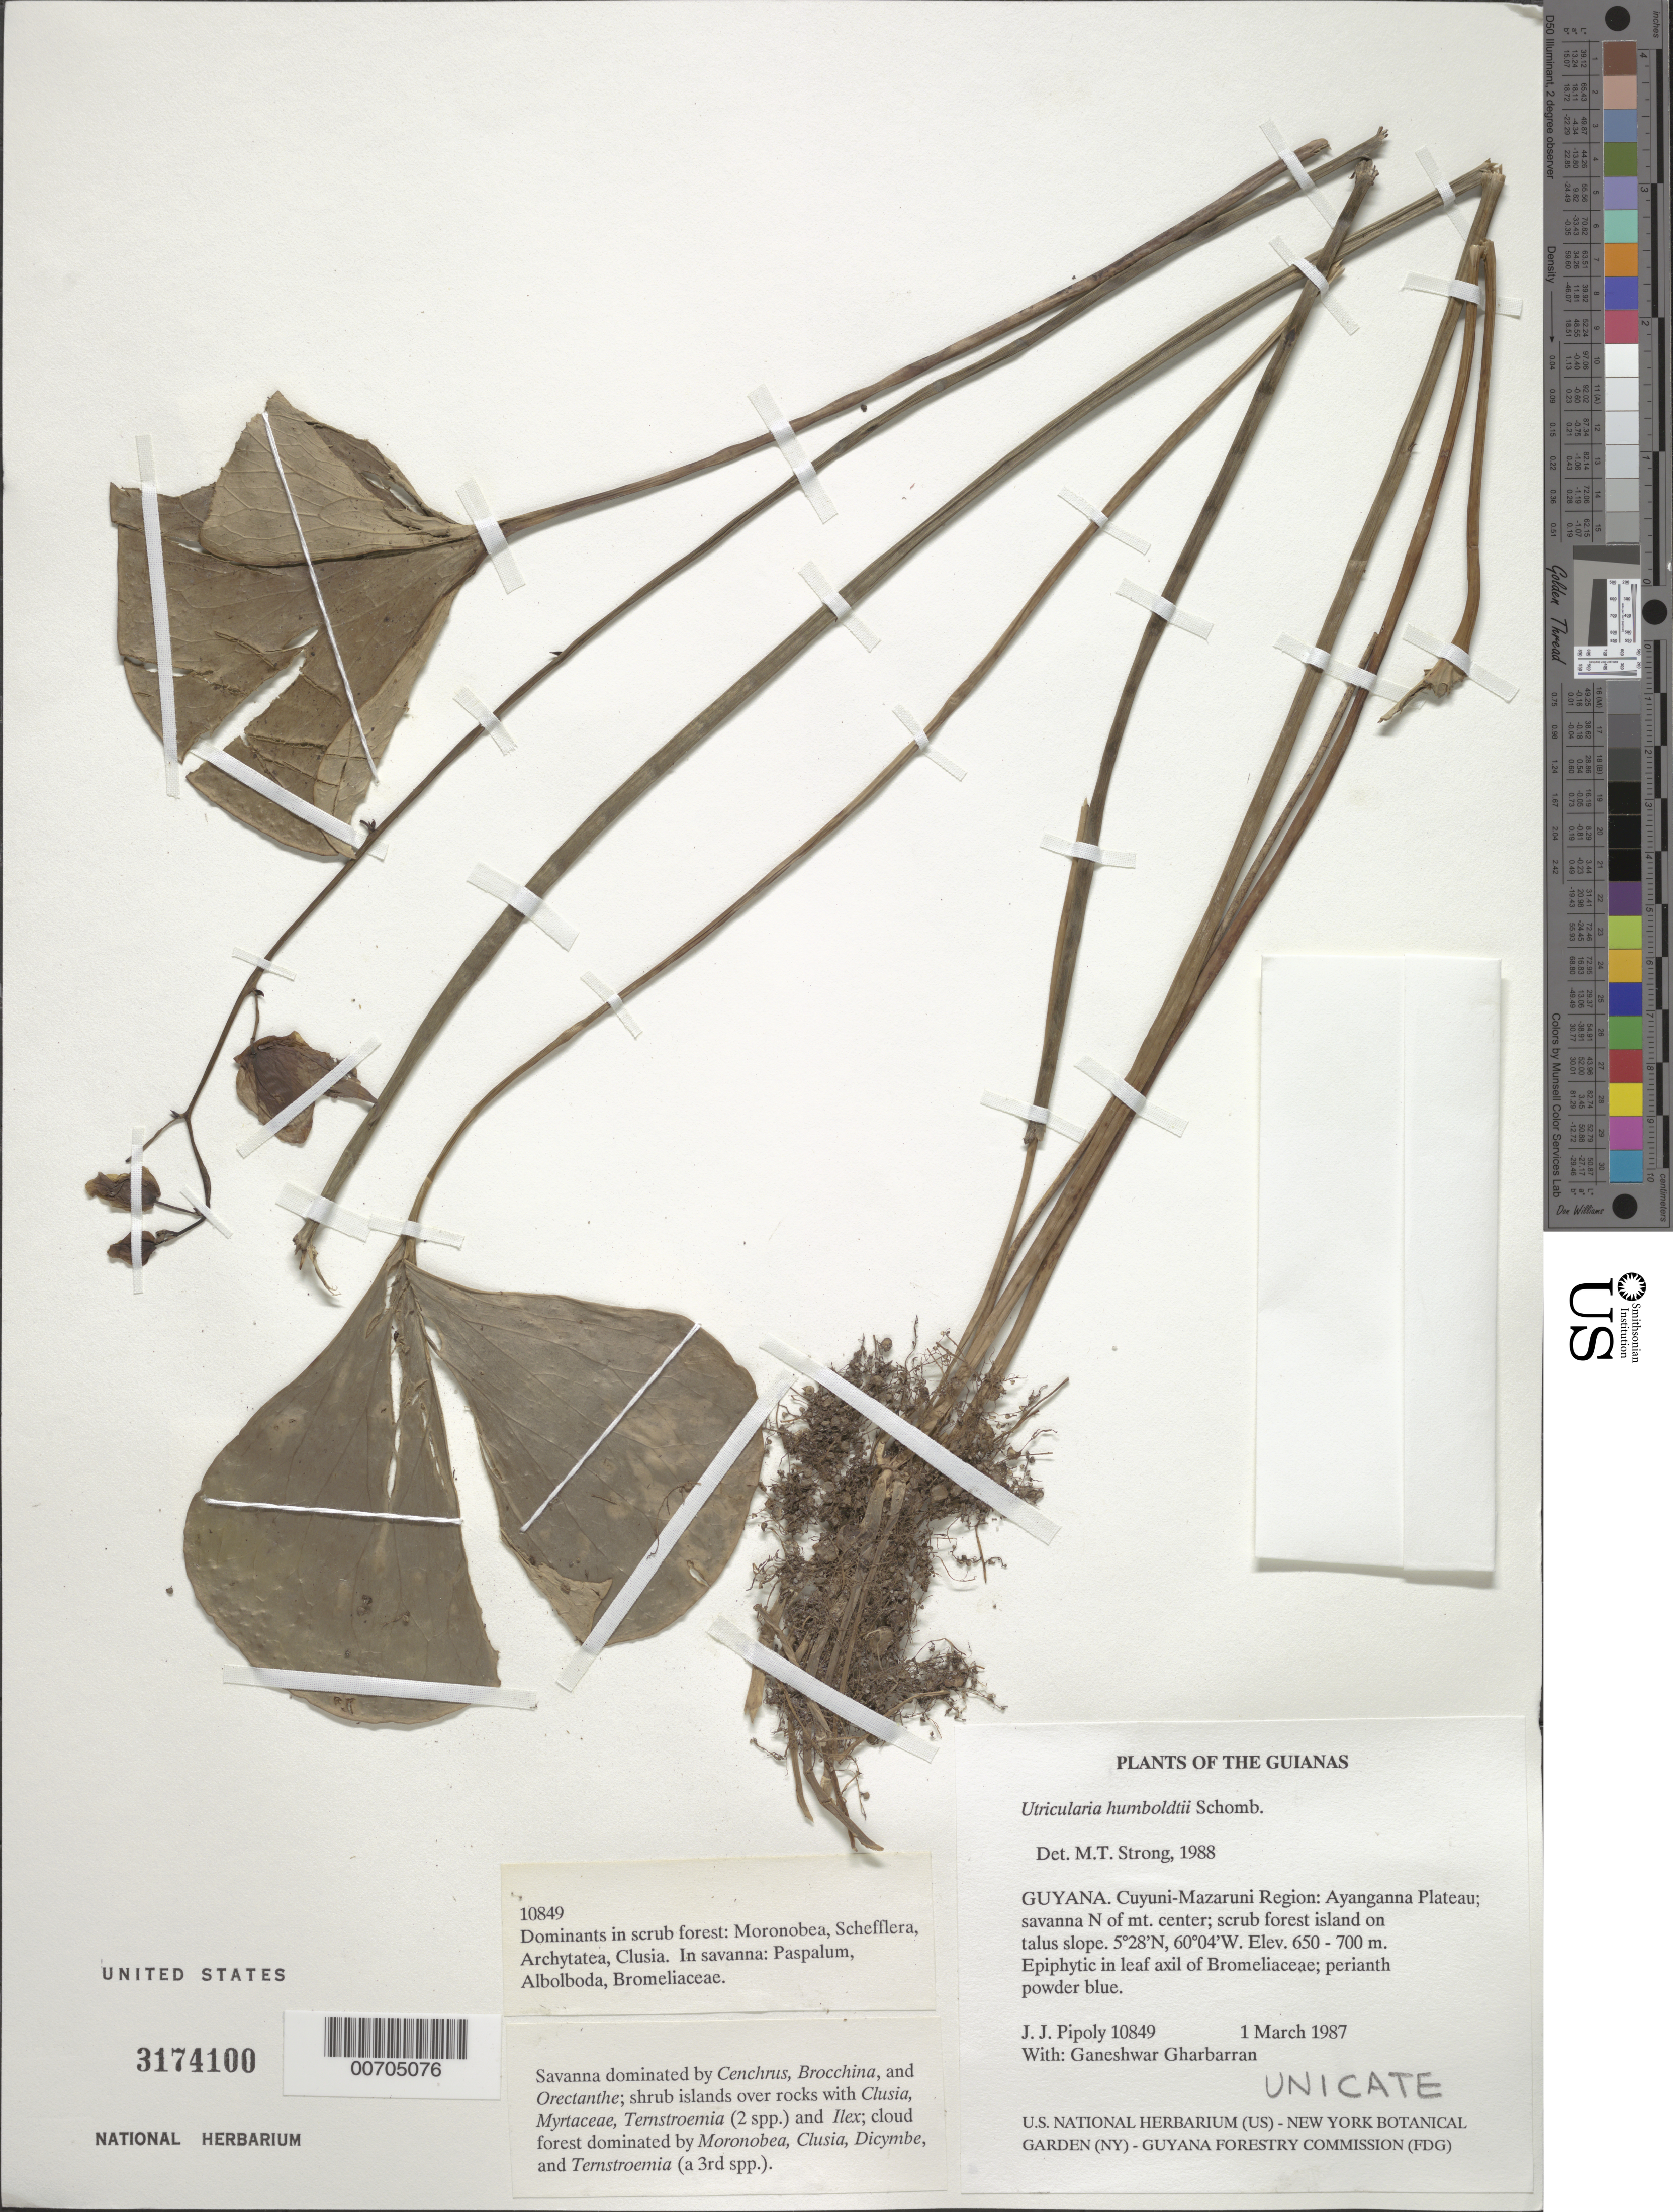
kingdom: Plantae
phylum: Tracheophyta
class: Magnoliopsida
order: Lamiales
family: Lentibulariaceae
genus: Utricularia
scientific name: Utricularia humboldtii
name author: R.H. Schomb.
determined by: Strong, M. T., (US), Smithsonian Institution - National Museum of Natural History (UNITED STATES)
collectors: J. J. Pipoly & G. Gharbarran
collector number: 10849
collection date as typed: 1 March 1987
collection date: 1987-03-01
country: Guyana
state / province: Cuyuni-Mazaruni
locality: Ayanganna Plateau, N of mountain center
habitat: Savanna with scrub forest island on talus slope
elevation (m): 650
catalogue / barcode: US 3174100